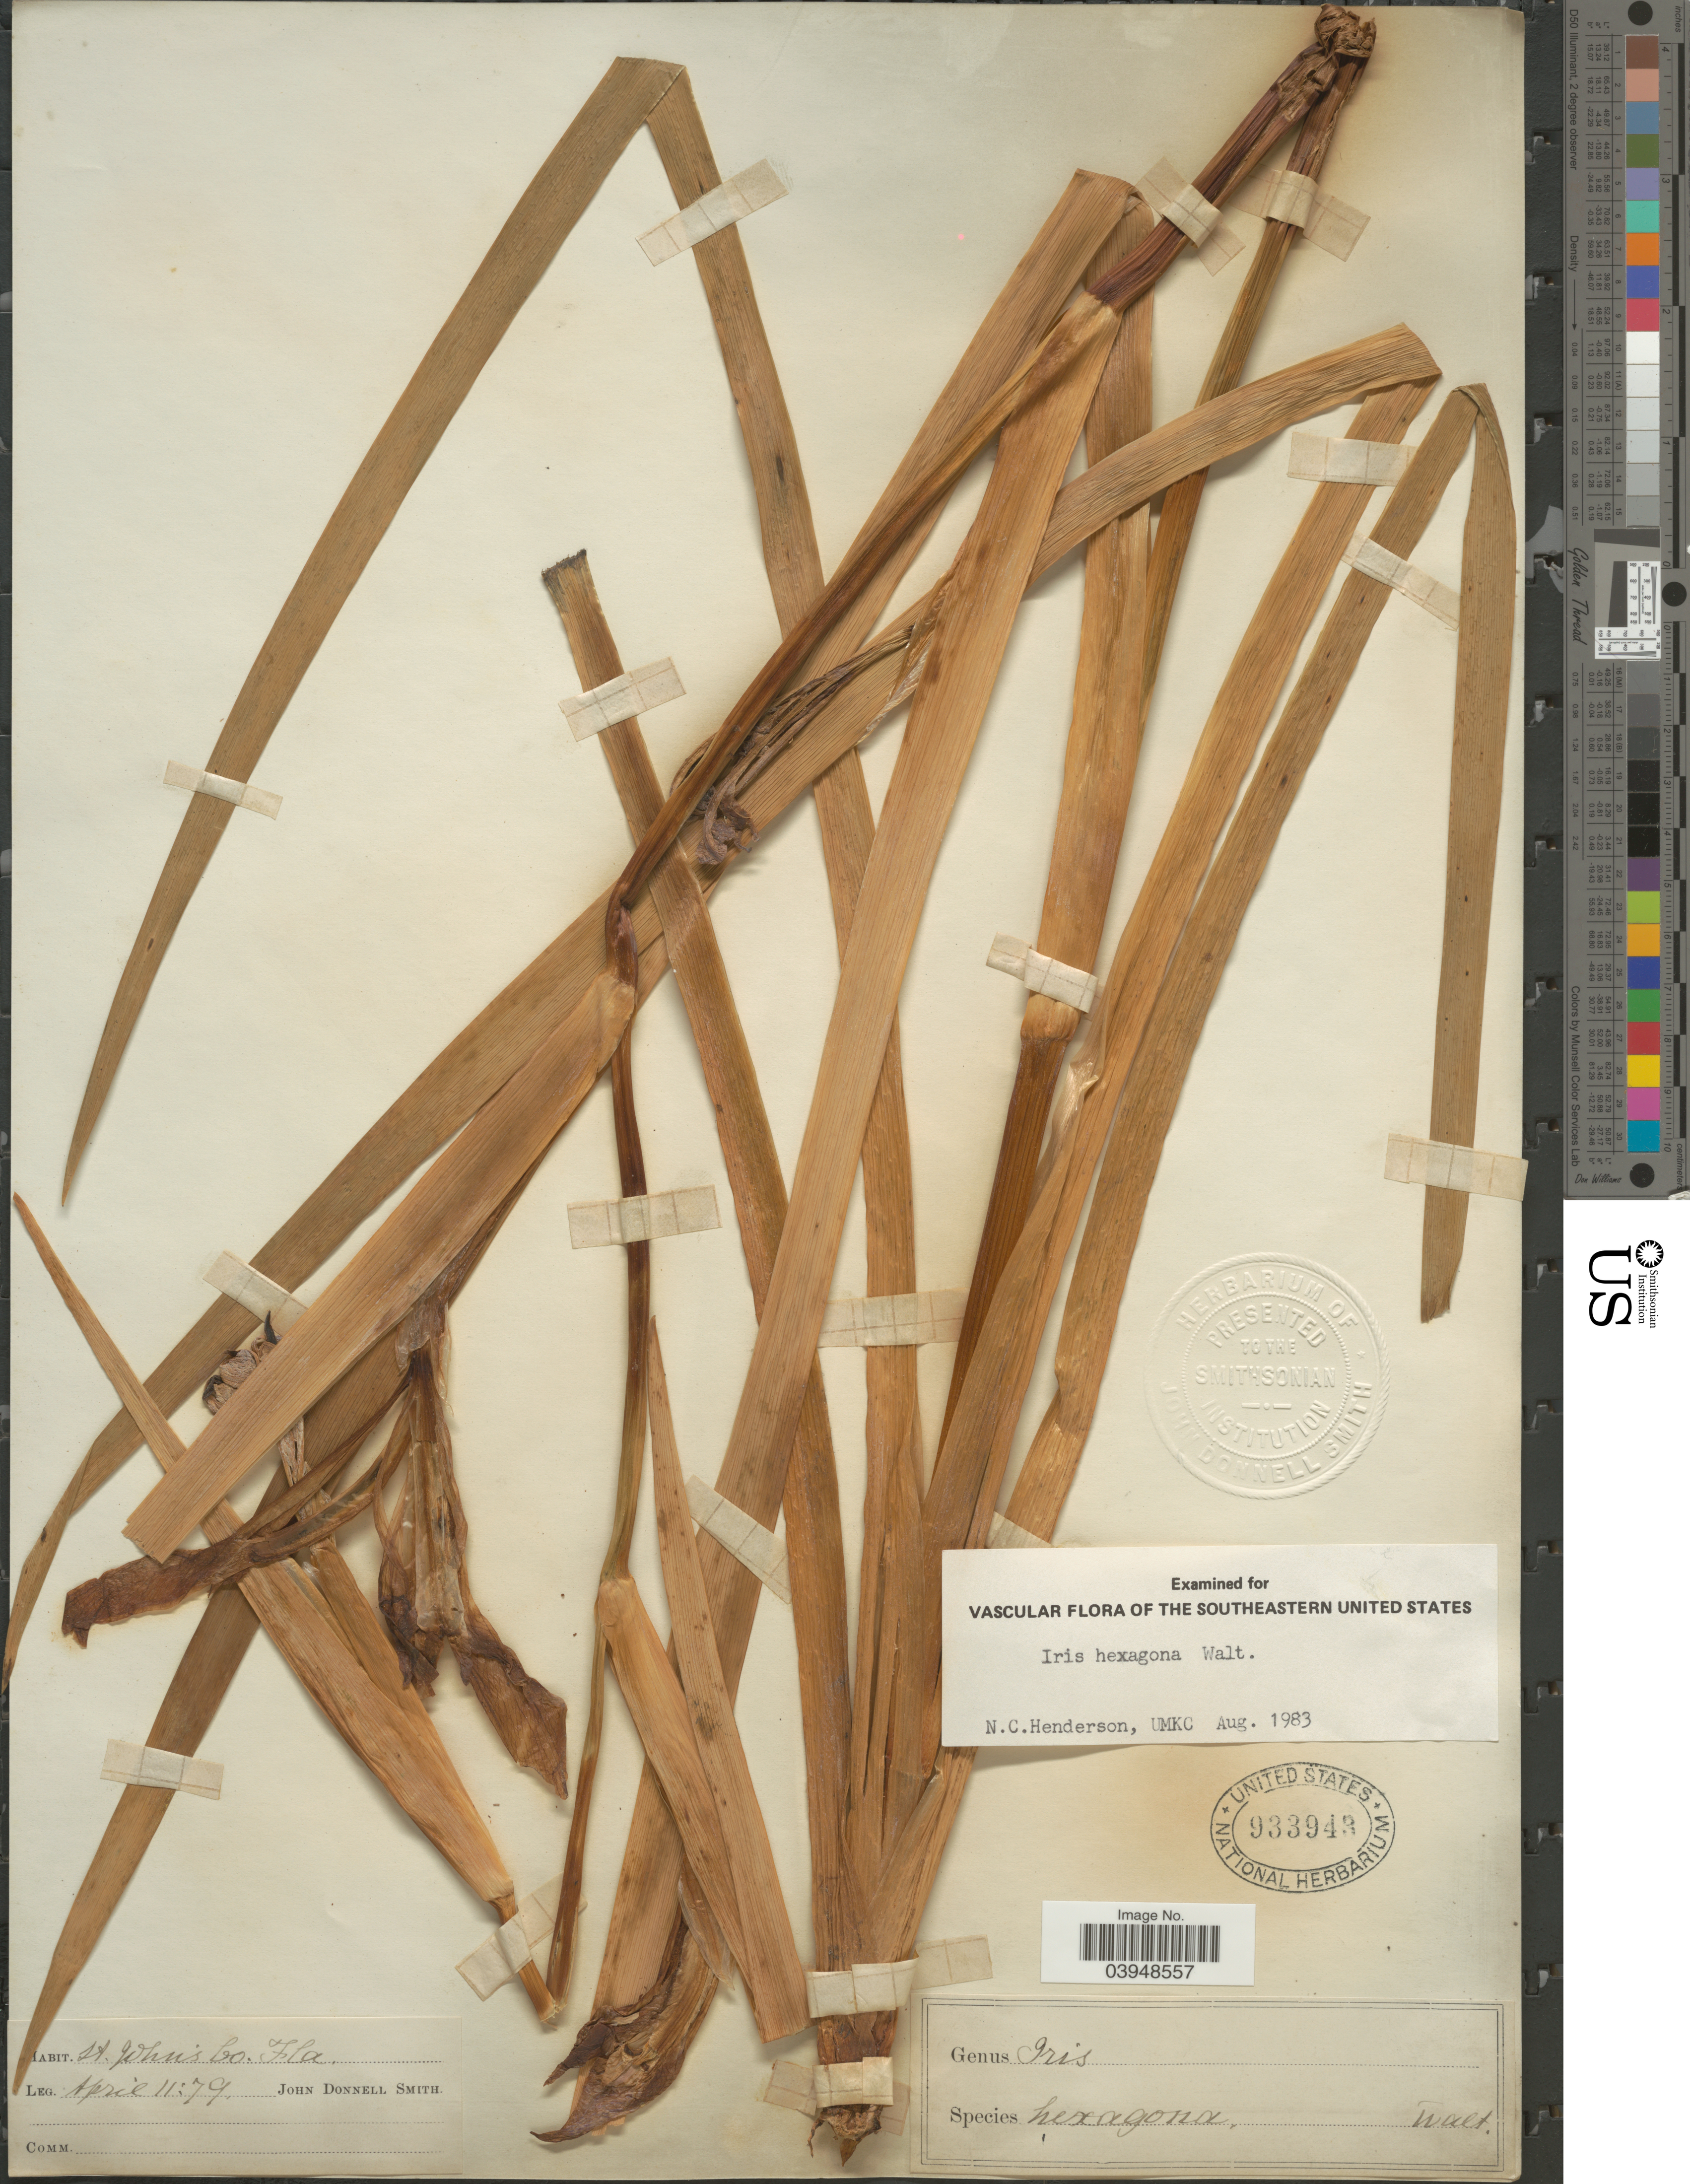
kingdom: Plantae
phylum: Tracheophyta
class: Liliopsida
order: Asparagales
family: Iridaceae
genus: Iris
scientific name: Iris hexagona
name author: Walter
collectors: J. Donnell Smith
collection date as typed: Transcribed d/m/y: 11/4/79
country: United States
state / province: Florida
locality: St. John's Co.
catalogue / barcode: US 933943